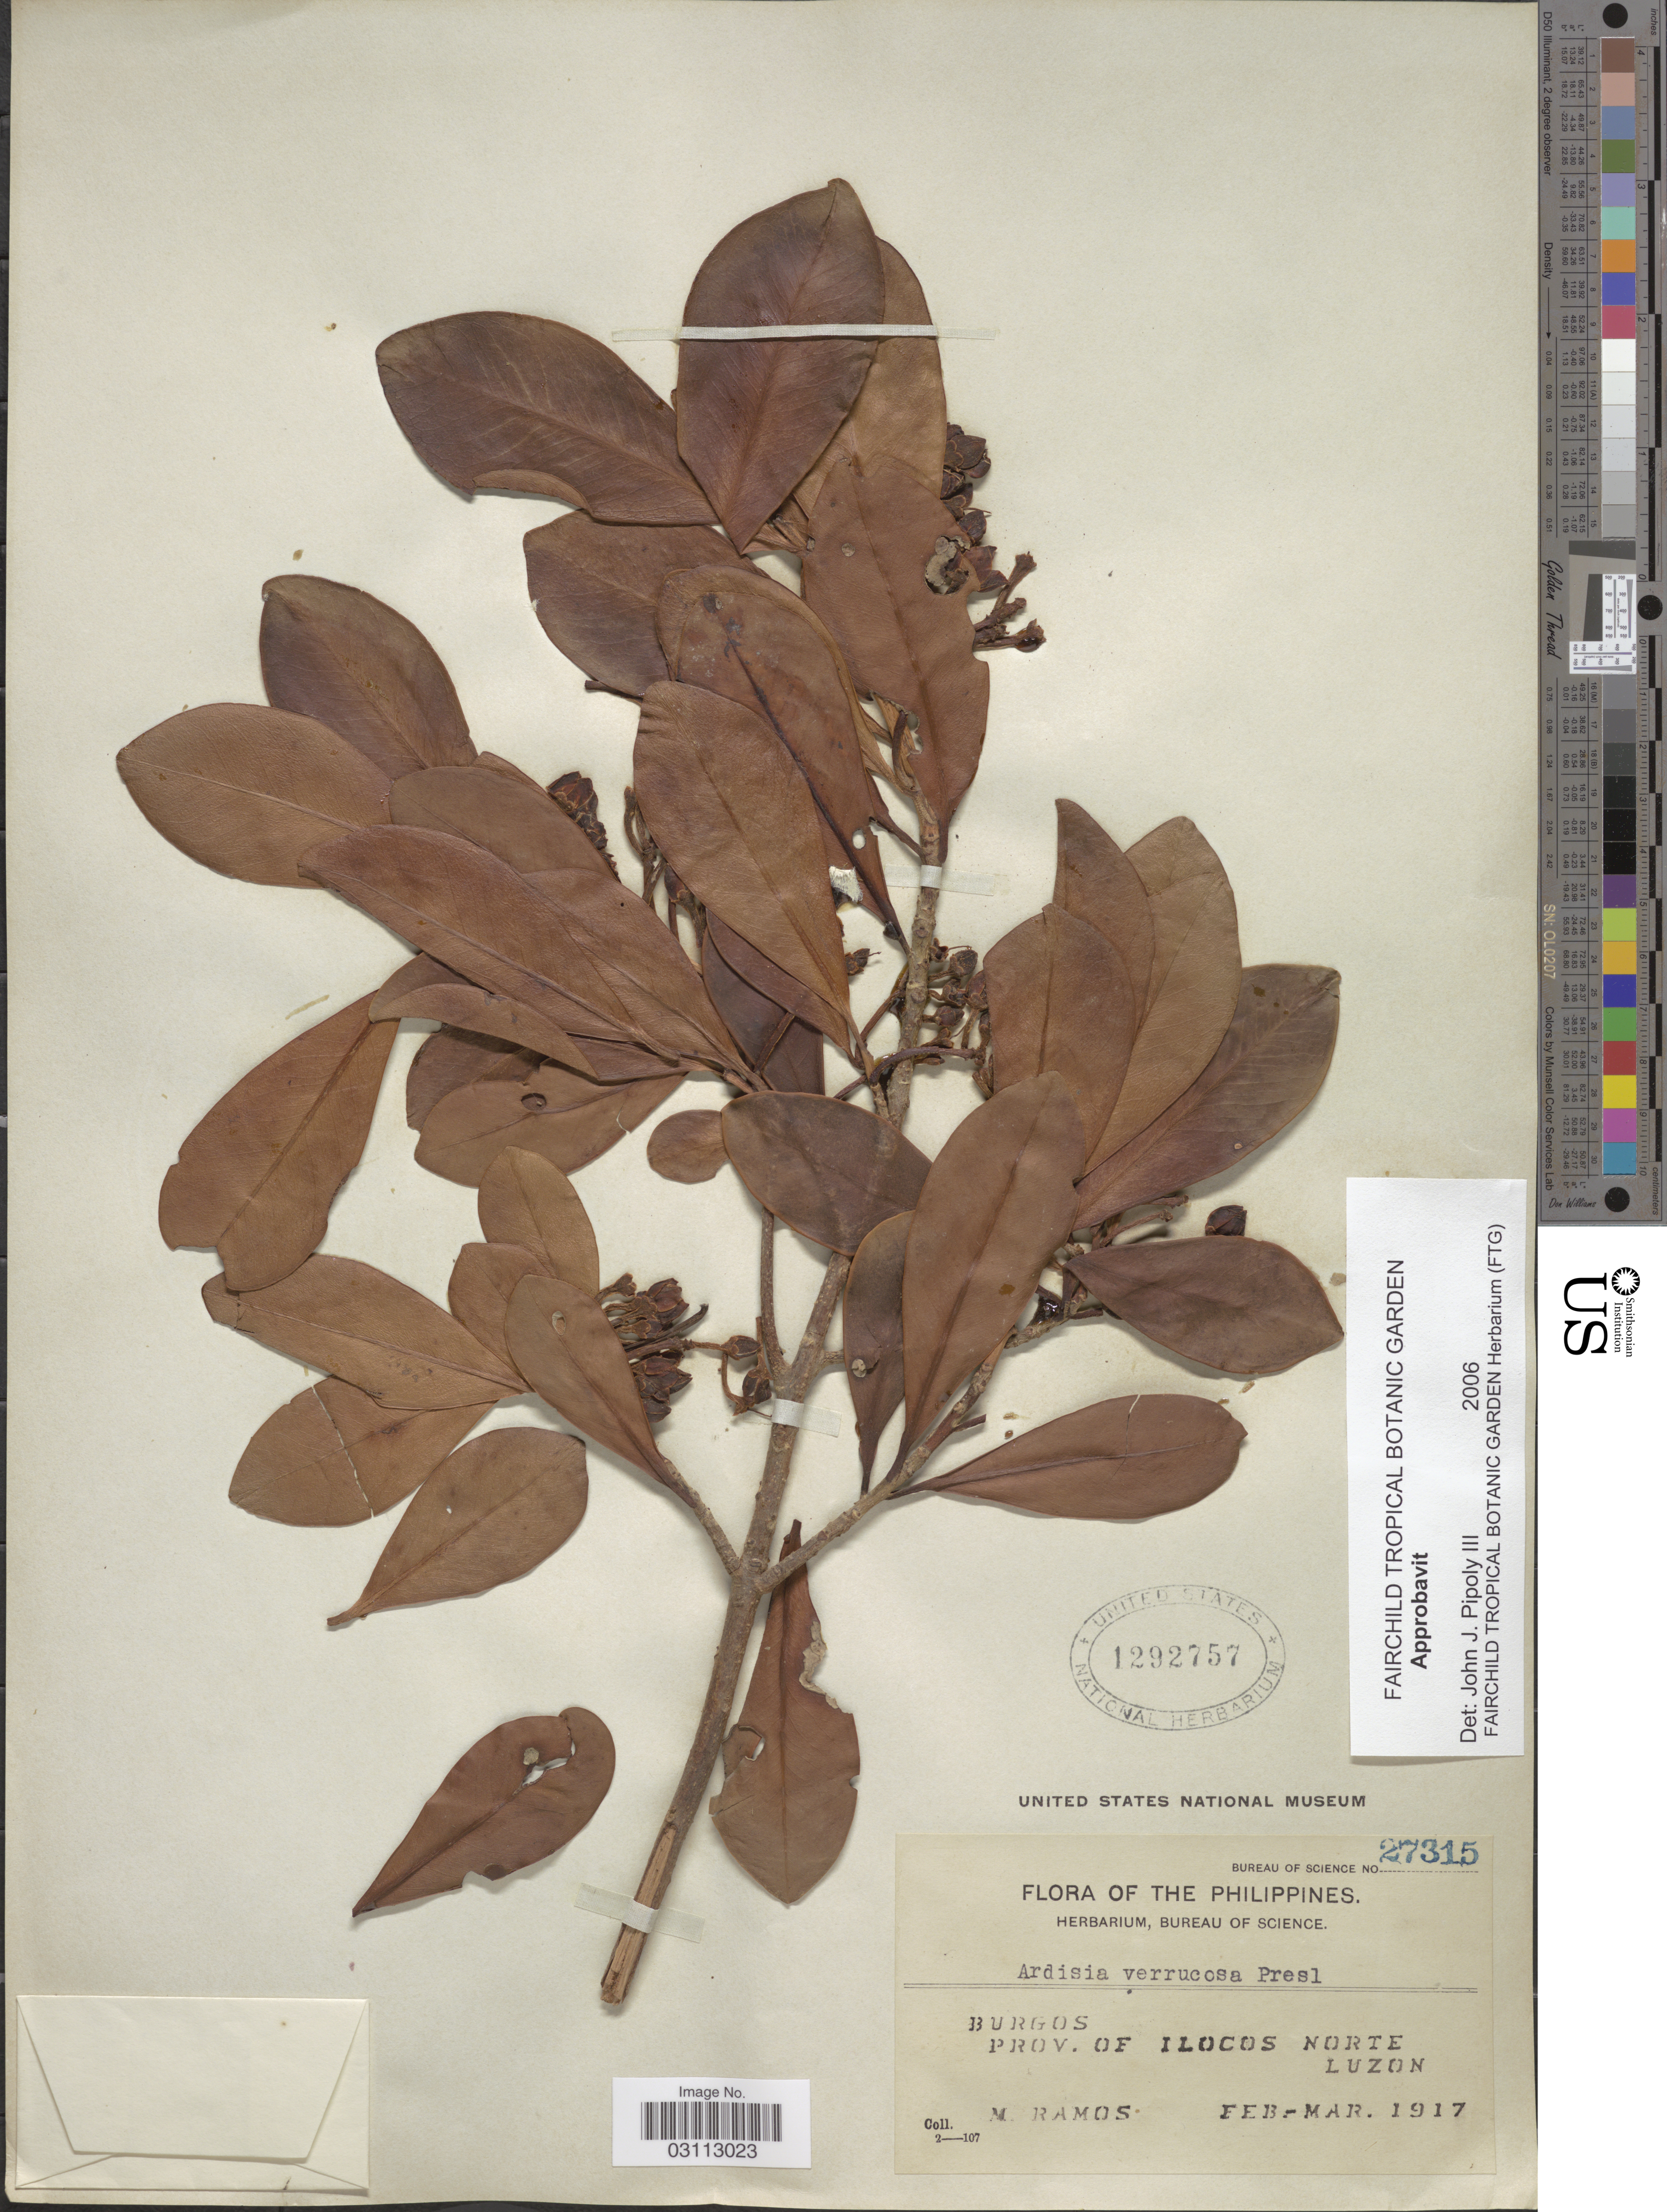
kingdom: Plantae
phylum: Tracheophyta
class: Magnoliopsida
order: Ericales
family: Primulaceae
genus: Ardisia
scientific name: Ardisia verrucosa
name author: C. Presl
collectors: M. Ramos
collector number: Bureau of Science 27315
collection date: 1917-02/1917-03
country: Philippines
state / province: Ilocos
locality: Burgos. Prov. of Ilocos Norte. Luzon.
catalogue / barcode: US 1292757